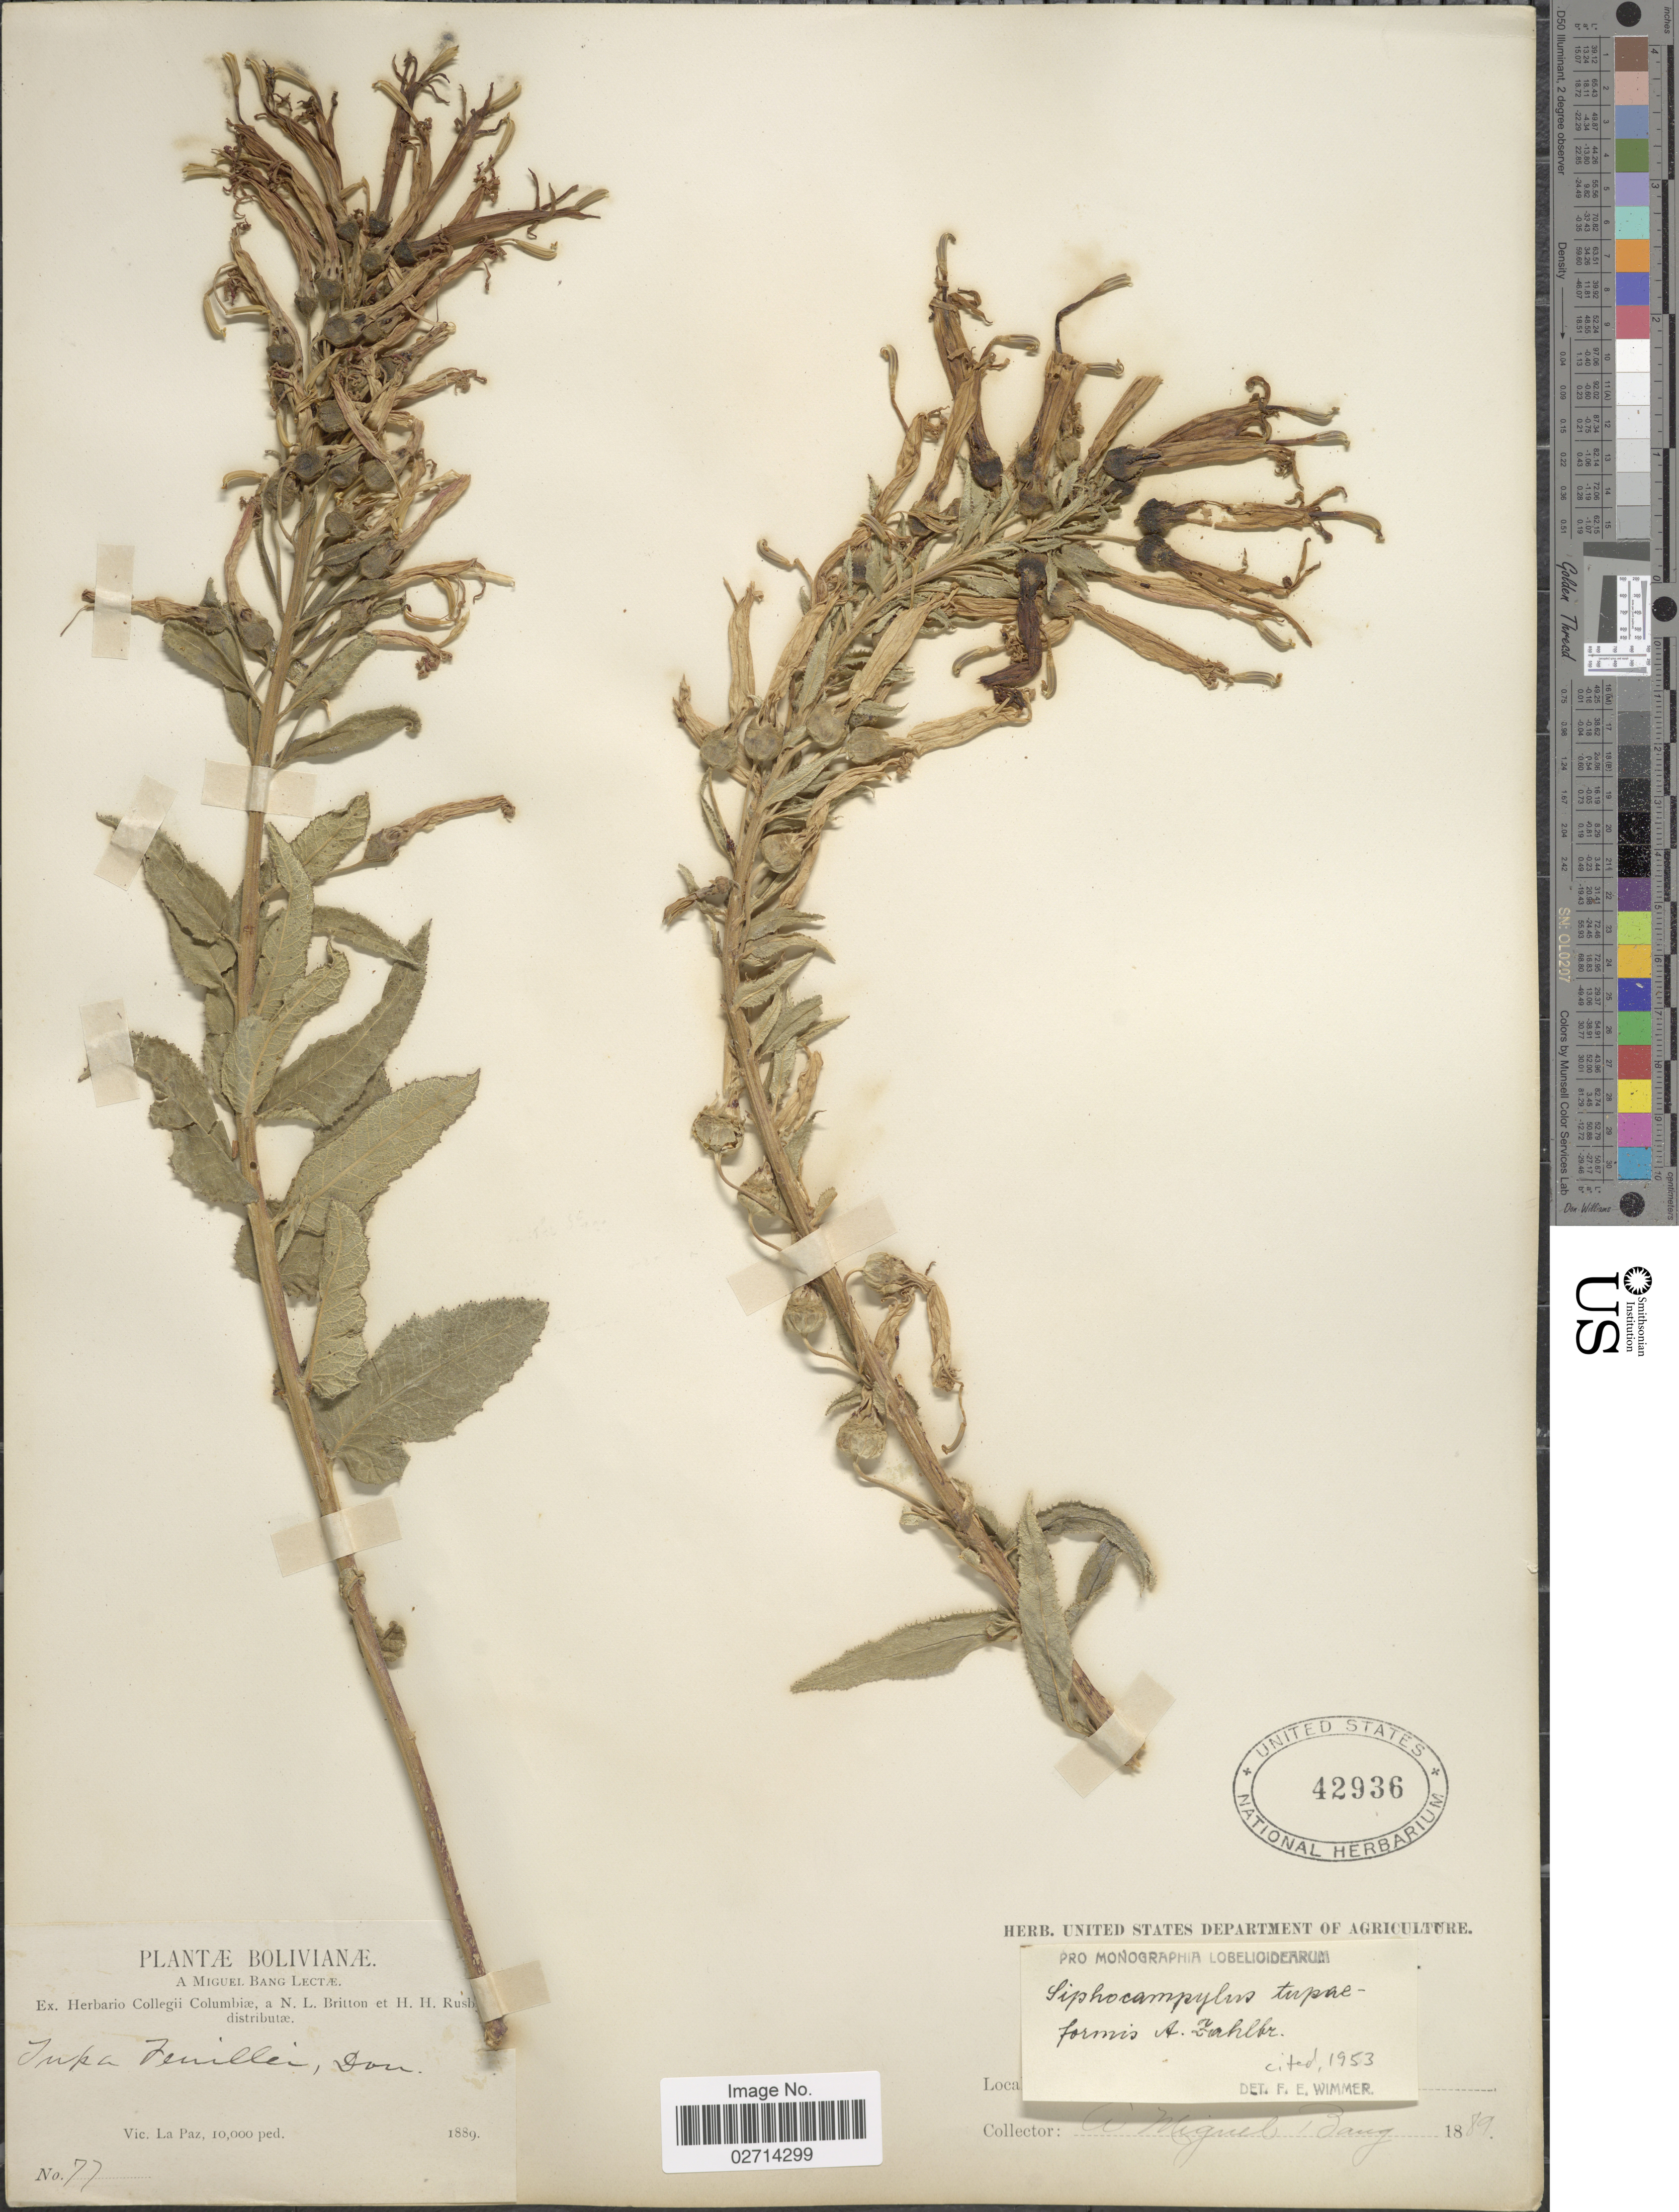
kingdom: Plantae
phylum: Tracheophyta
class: Magnoliopsida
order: Asterales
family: Campanulaceae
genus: Siphocampylus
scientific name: Siphocampylus tupaeformis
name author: Zahlbr.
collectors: M. Bang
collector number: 77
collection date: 1889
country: Bolivia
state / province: La Paz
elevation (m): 3048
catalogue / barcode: US 42936